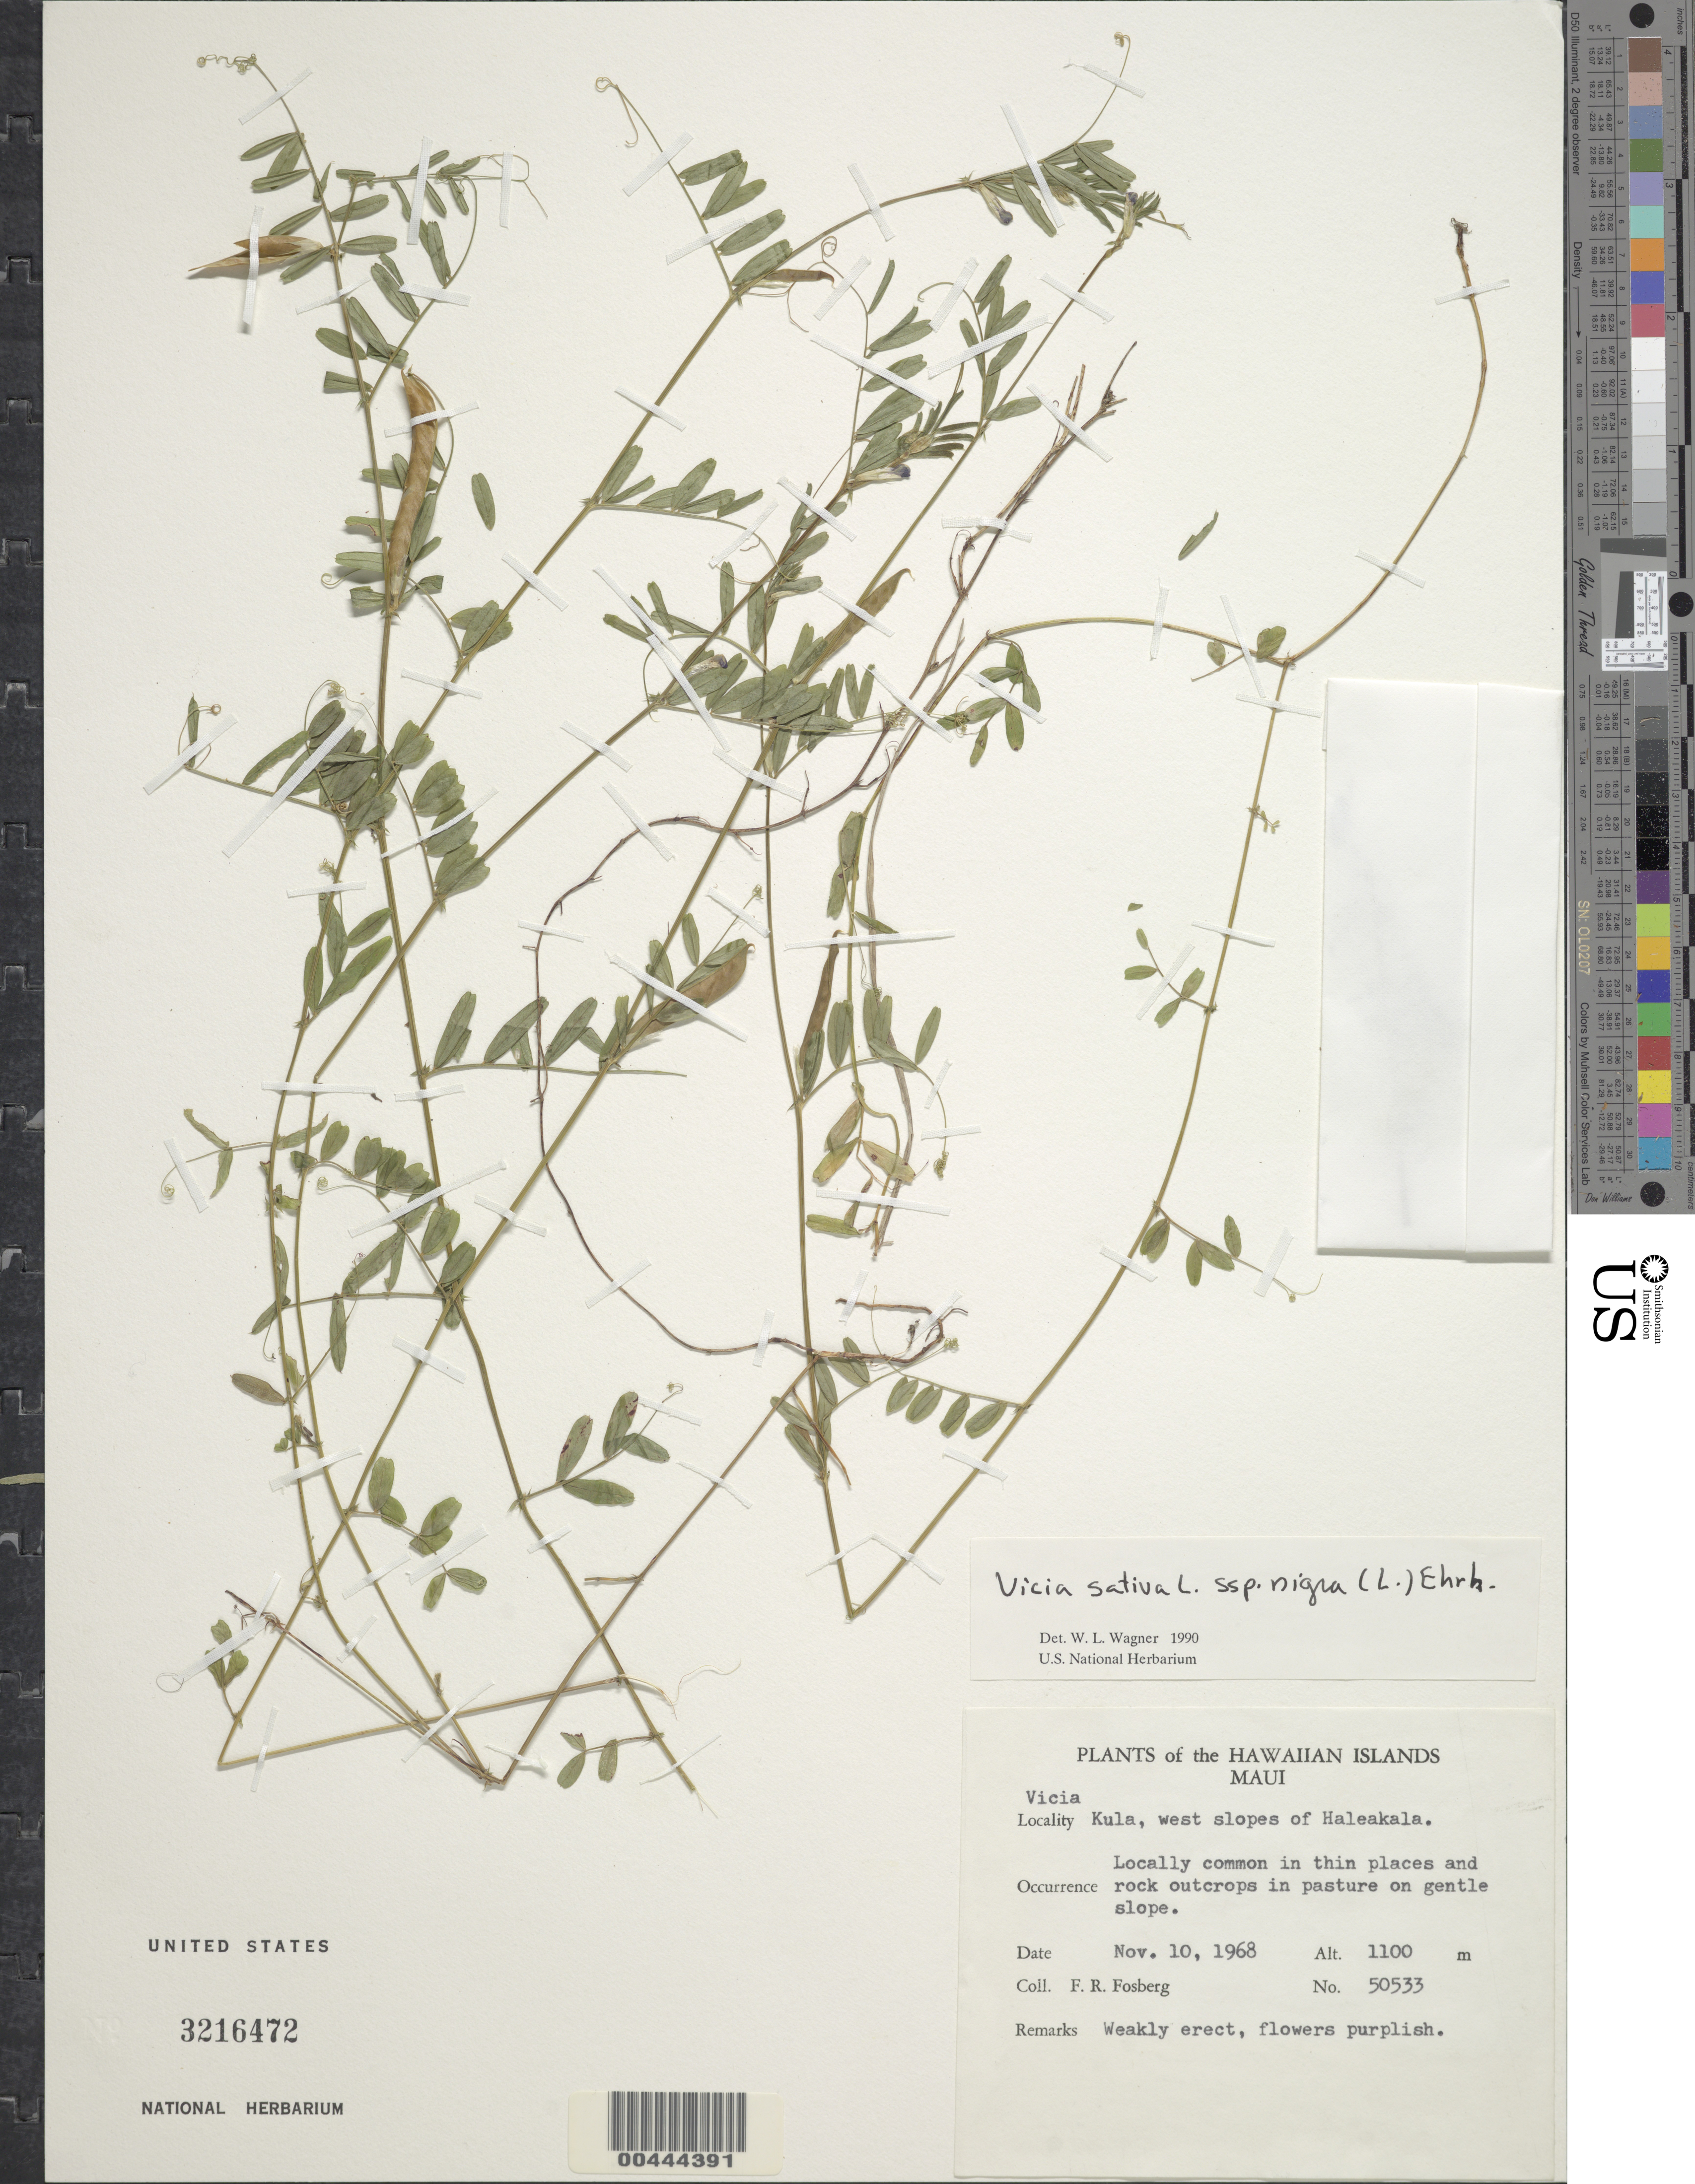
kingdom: Plantae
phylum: Tracheophyta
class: Magnoliopsida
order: Fabales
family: Fabaceae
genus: Vicia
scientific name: Vicia sativa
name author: L.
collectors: F. R. Fosberg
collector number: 50533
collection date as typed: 10 Nov 1968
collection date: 1968-11-10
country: United States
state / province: Hawaii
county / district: Maui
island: Maui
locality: Kula, west slopes of Haleakala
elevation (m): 1100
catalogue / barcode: US 3216472